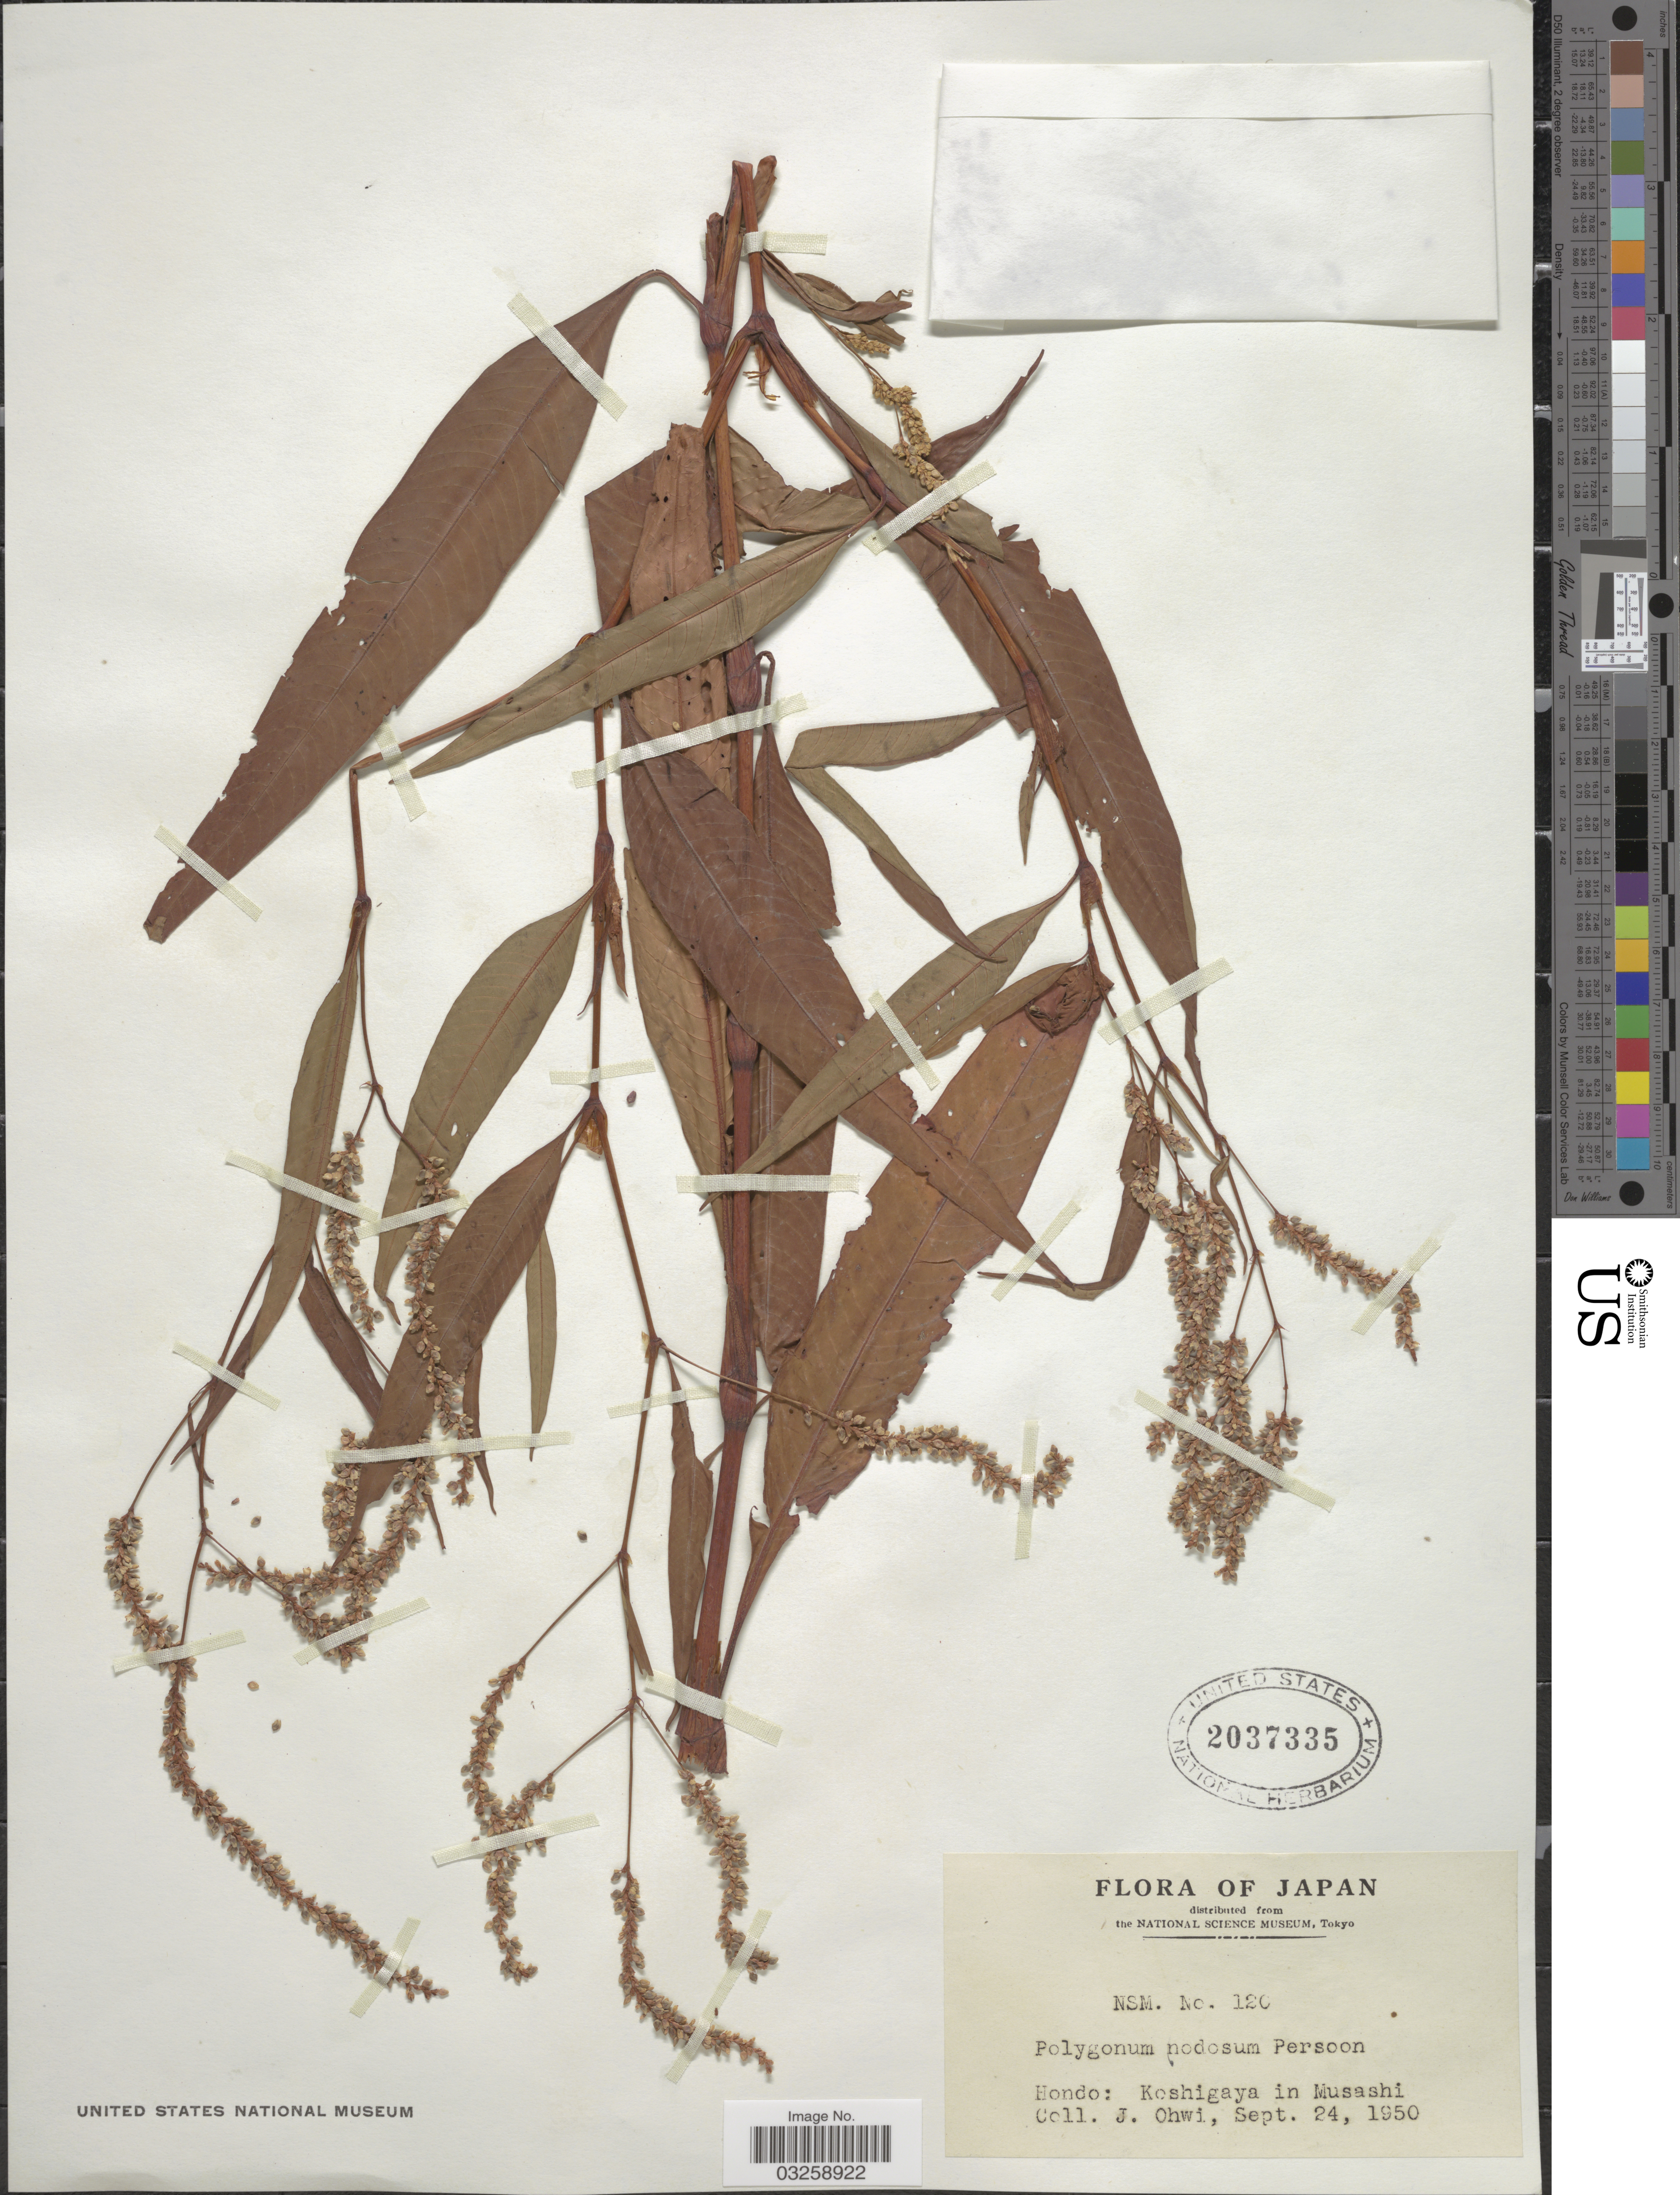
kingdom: Plantae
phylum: Tracheophyta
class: Magnoliopsida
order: Caryophyllales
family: Polygonaceae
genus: Polygonum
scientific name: Polygonum nodosum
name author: Pers.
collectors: J. Ohwi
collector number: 120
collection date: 1950-09-24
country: Japan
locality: Hondo: Koshigaya in Musashi.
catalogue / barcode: US 2037335